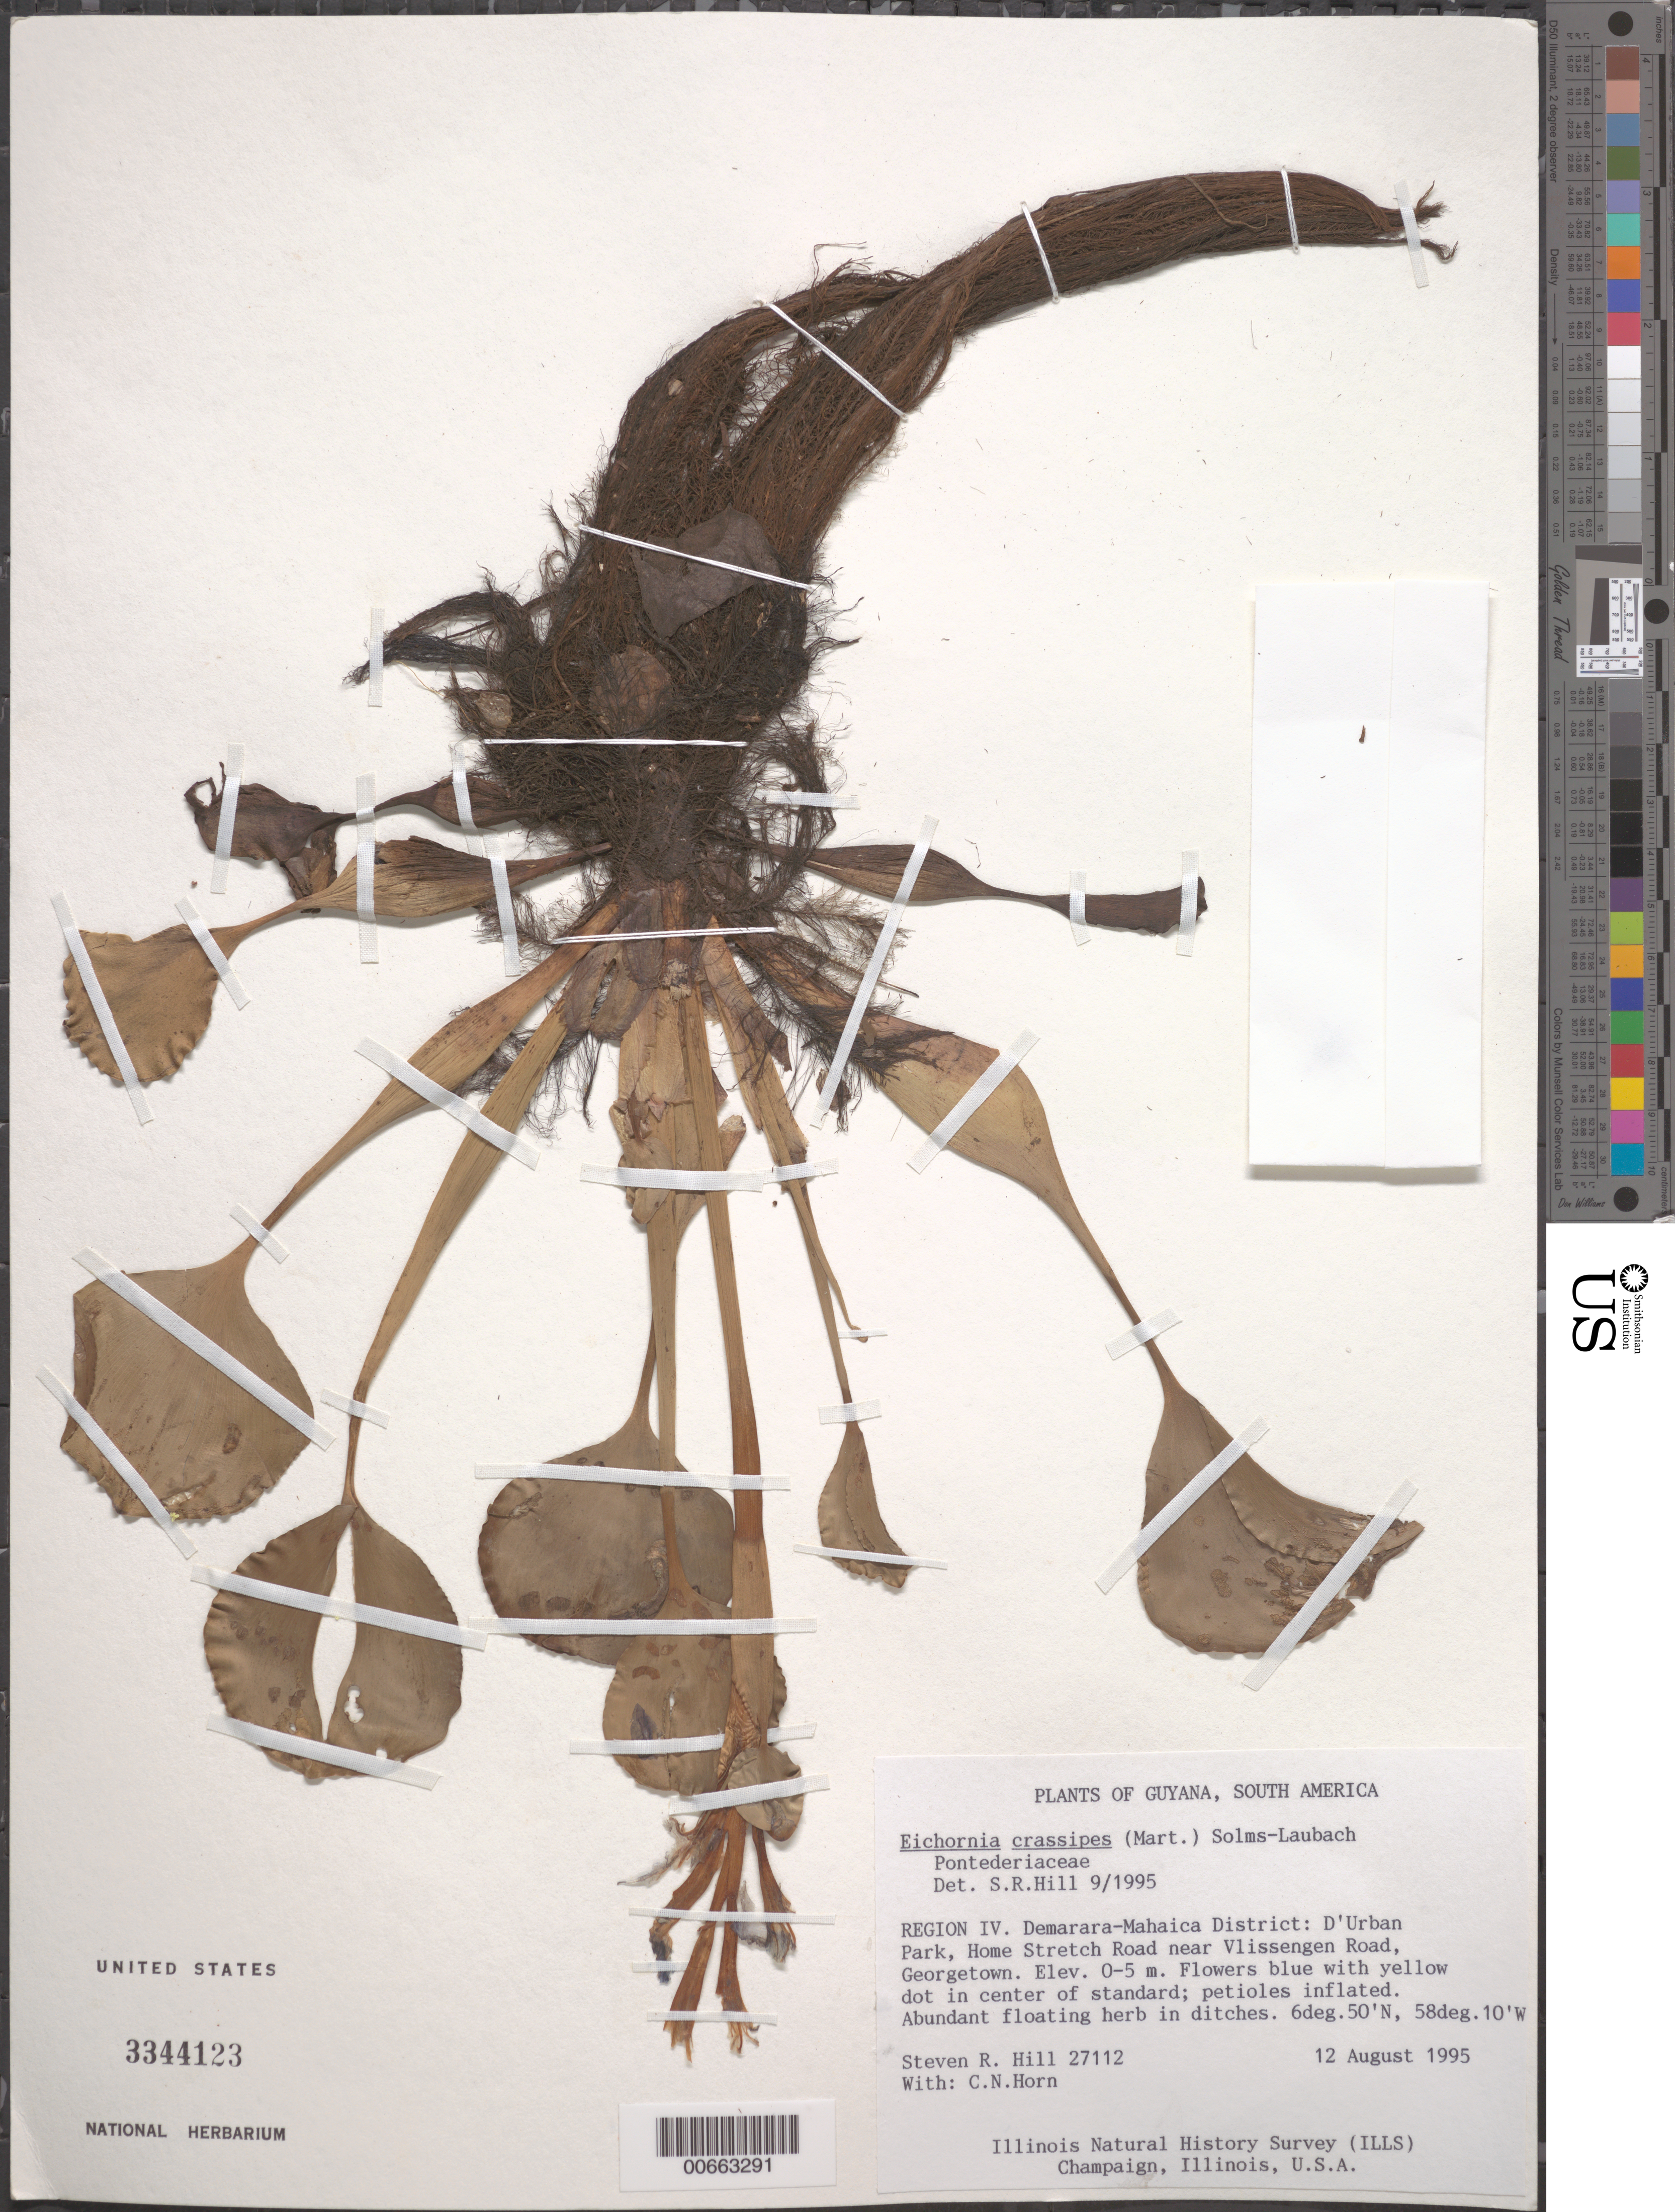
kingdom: Plantae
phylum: Tracheophyta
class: Liliopsida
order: Commelinales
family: Pontederiaceae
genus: Eichhornia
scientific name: Eichhornia crassipes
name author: (Mart.) Solms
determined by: Hill, Steven R.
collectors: S. R. Hill & C. N. Horn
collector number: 27112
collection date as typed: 12-Aug-95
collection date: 1995-08-12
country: Guyana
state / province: Demerara-Mahaica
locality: Georgetown, D'Urban Park, Home Stretch Road near Vlissengen Road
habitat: Ditches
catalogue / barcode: US 3344123